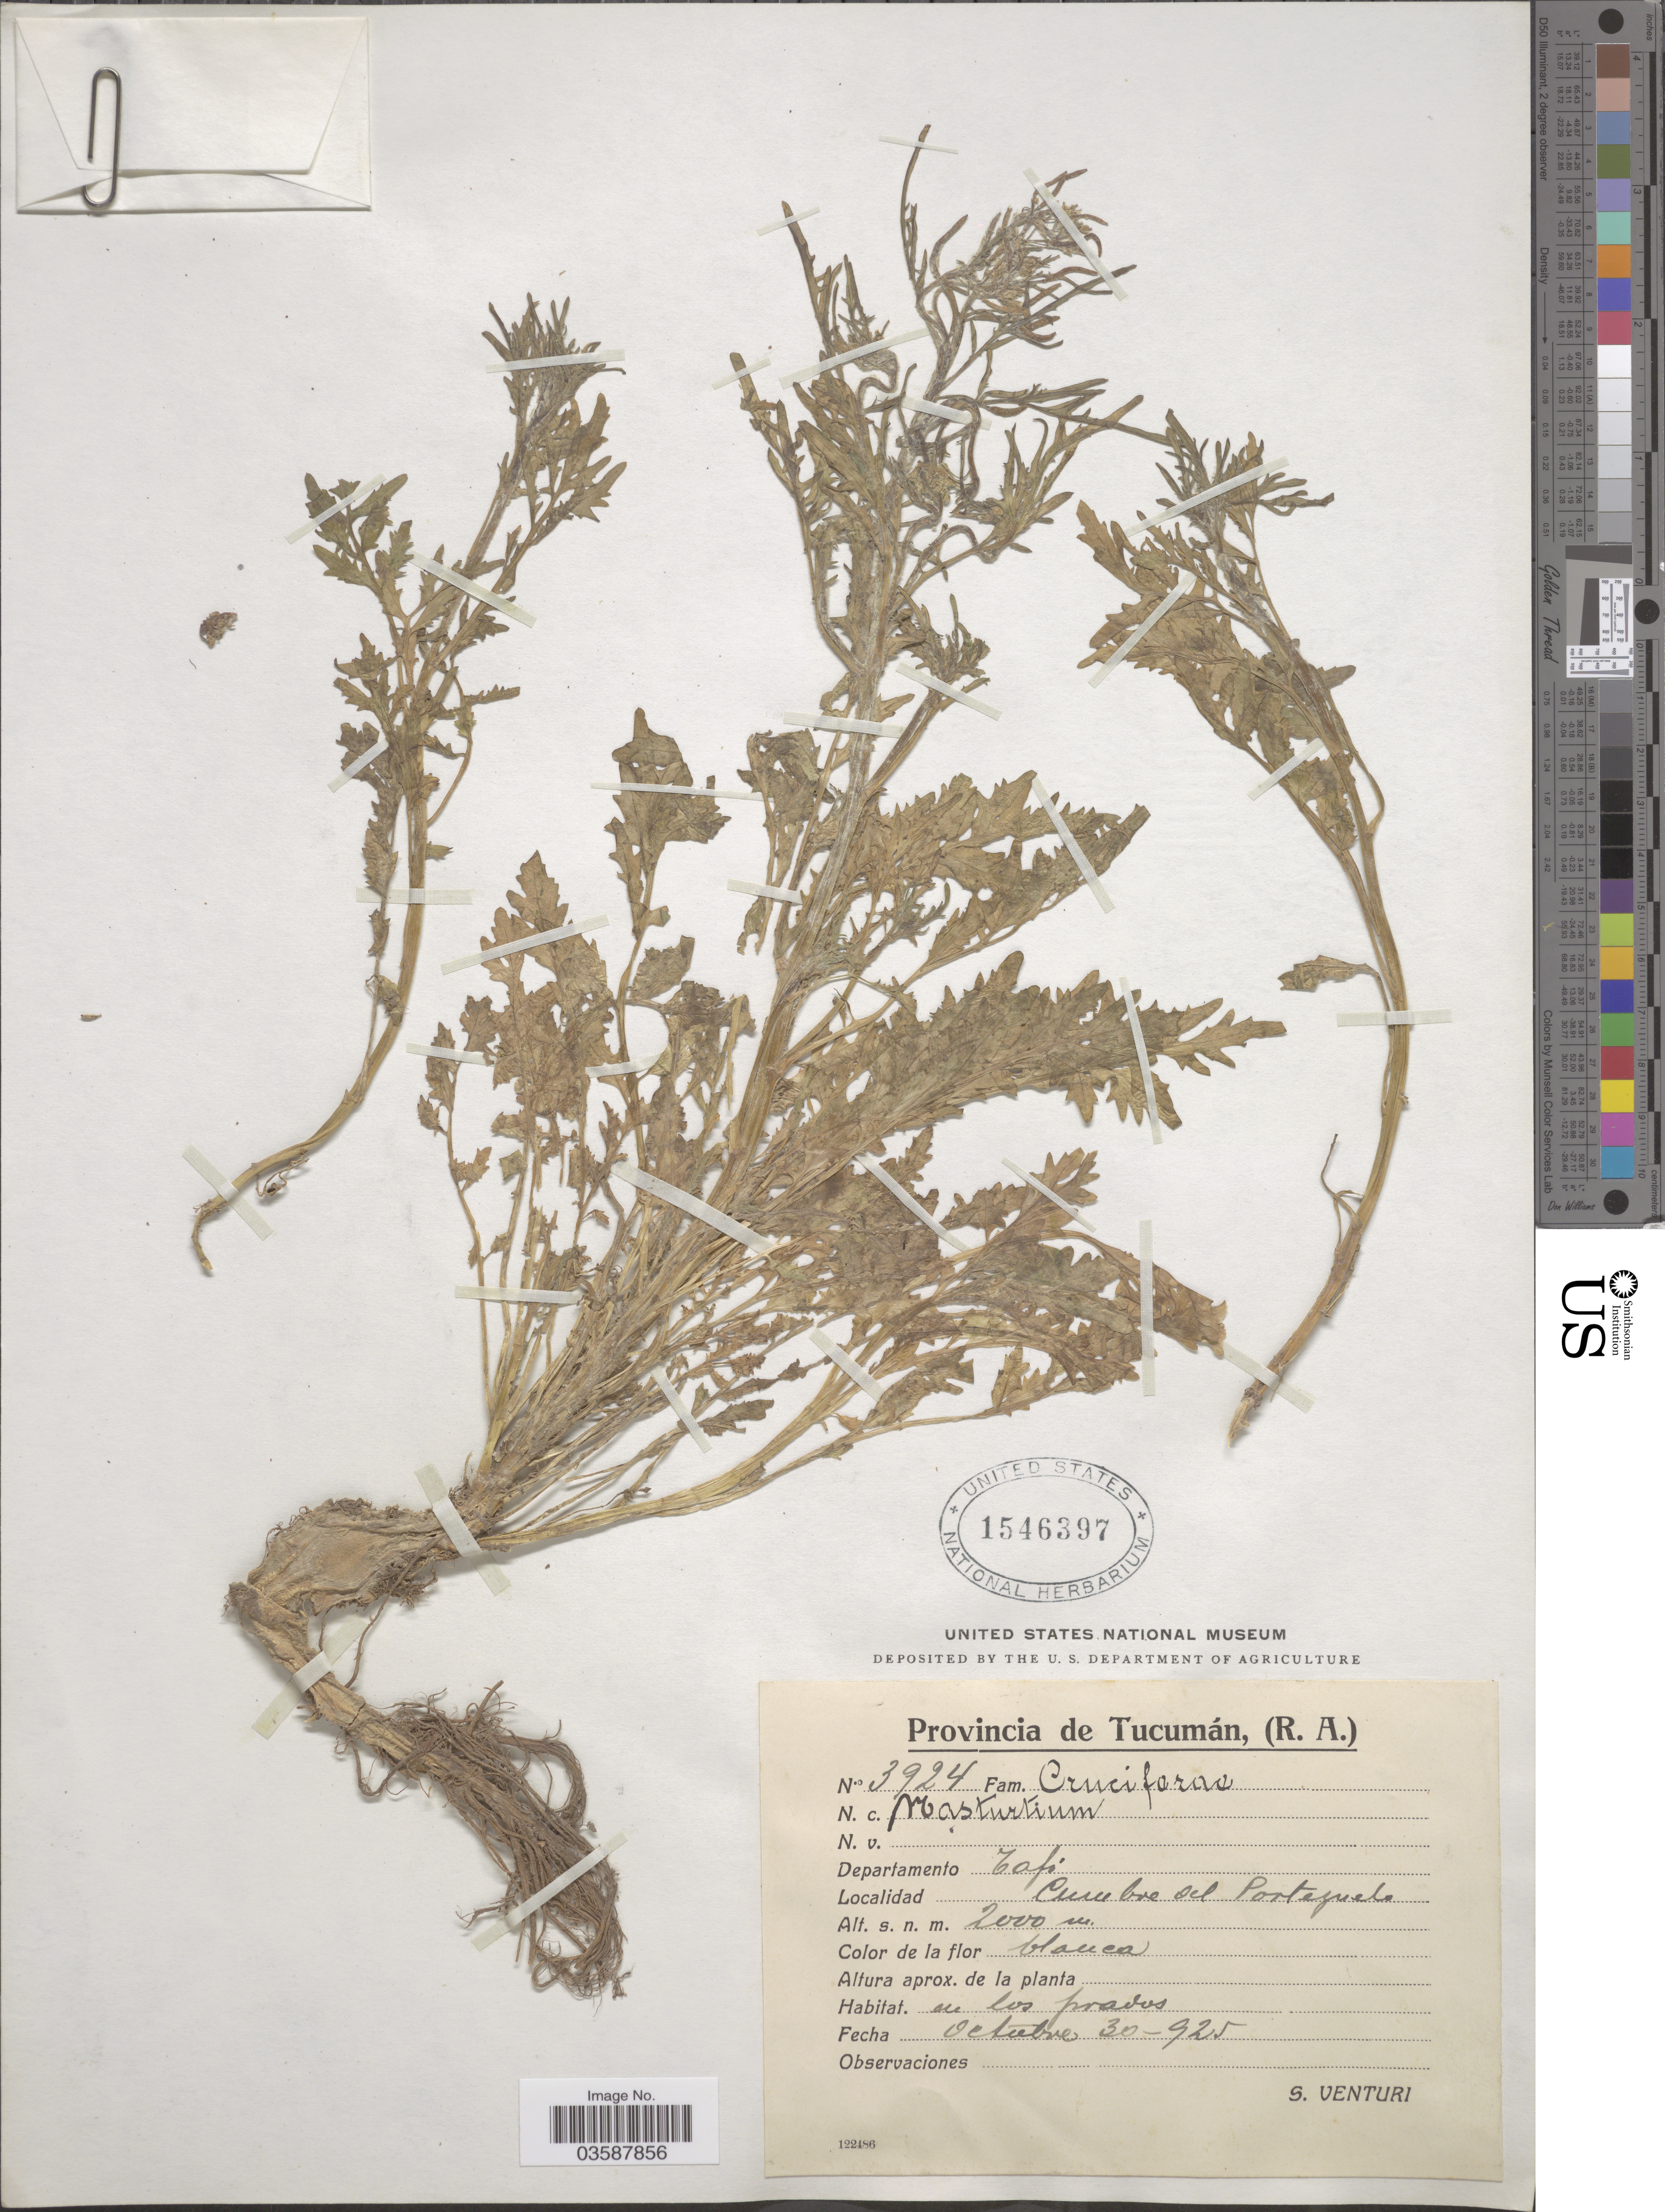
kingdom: Plantae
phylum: Tracheophyta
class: Magnoliopsida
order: Brassicales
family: Brassicaceae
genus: Rorippa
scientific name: Rorippa sp.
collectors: S. Venturi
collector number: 3924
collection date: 1925-10-30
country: Argentina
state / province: Tucuman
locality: Departamento Tafi, Cumbre del Portezuelo.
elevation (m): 2000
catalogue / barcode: US 1546397